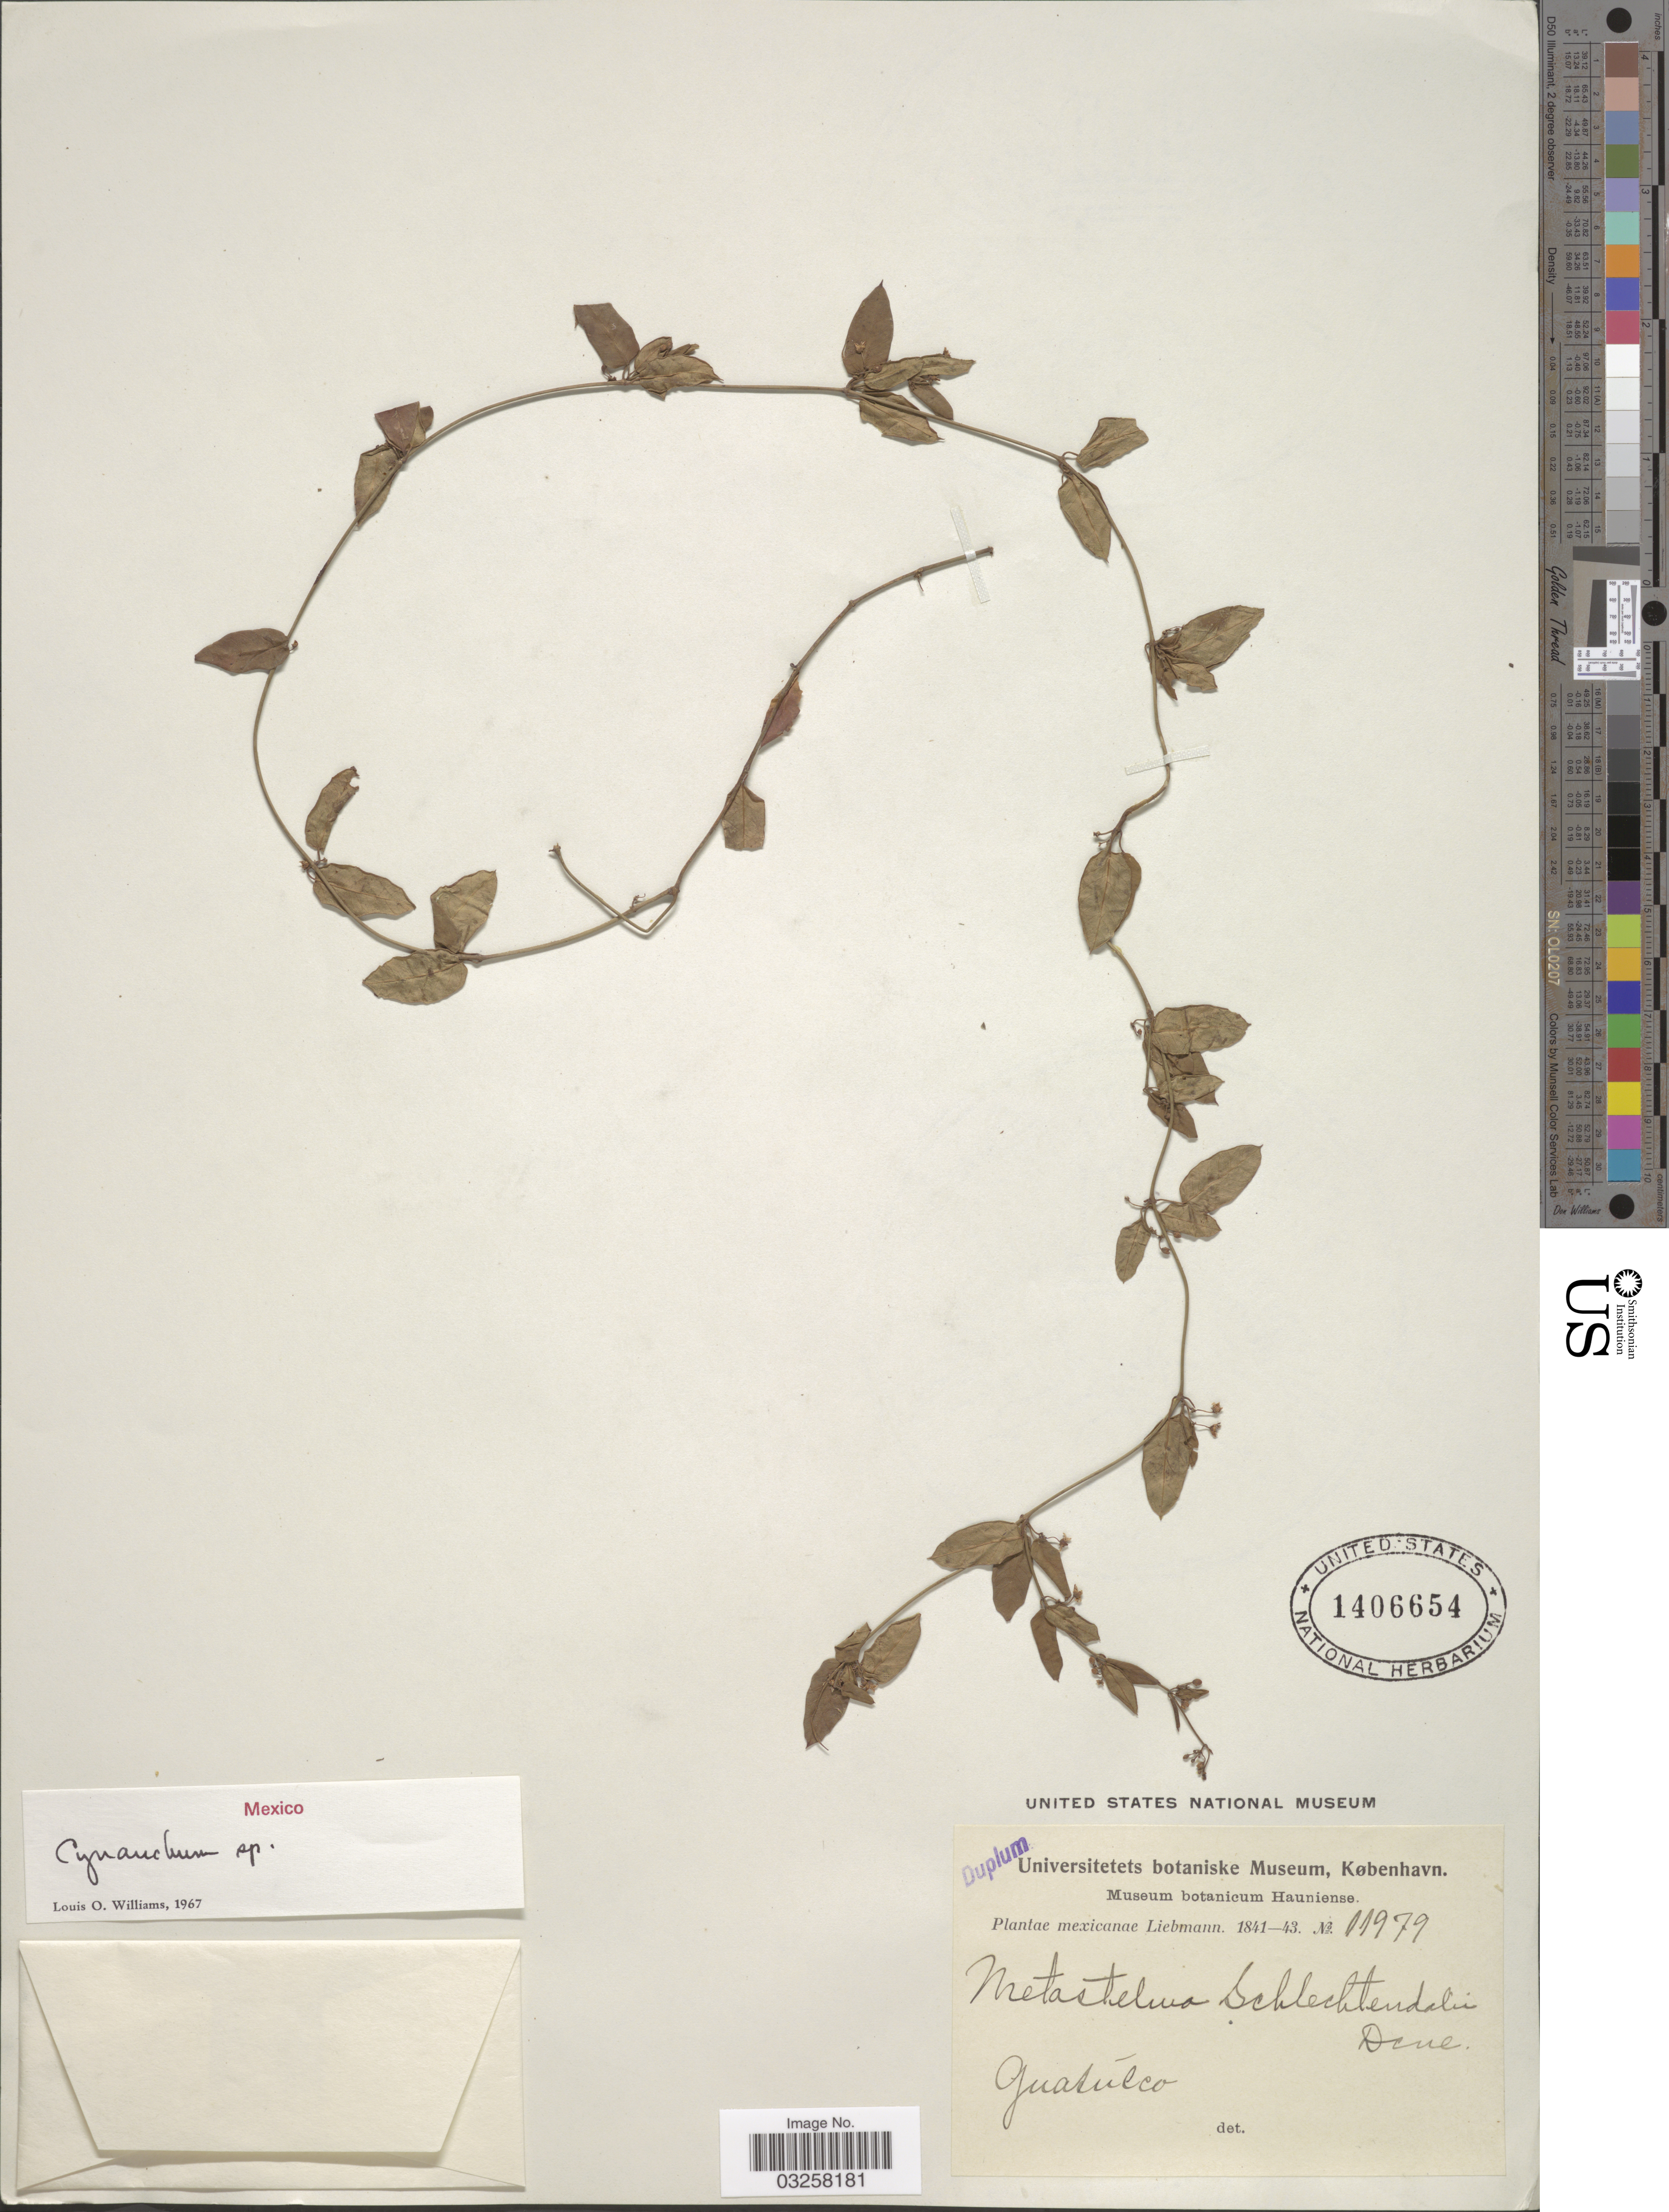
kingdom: Plantae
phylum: Tracheophyta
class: Magnoliopsida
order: Gentianales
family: Apocynaceae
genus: Metastelma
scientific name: Metastelma schlechtendalii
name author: Decne.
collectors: Liebmann, --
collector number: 11979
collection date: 1841/1843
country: Mexico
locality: Guatulco.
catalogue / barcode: US 1406654